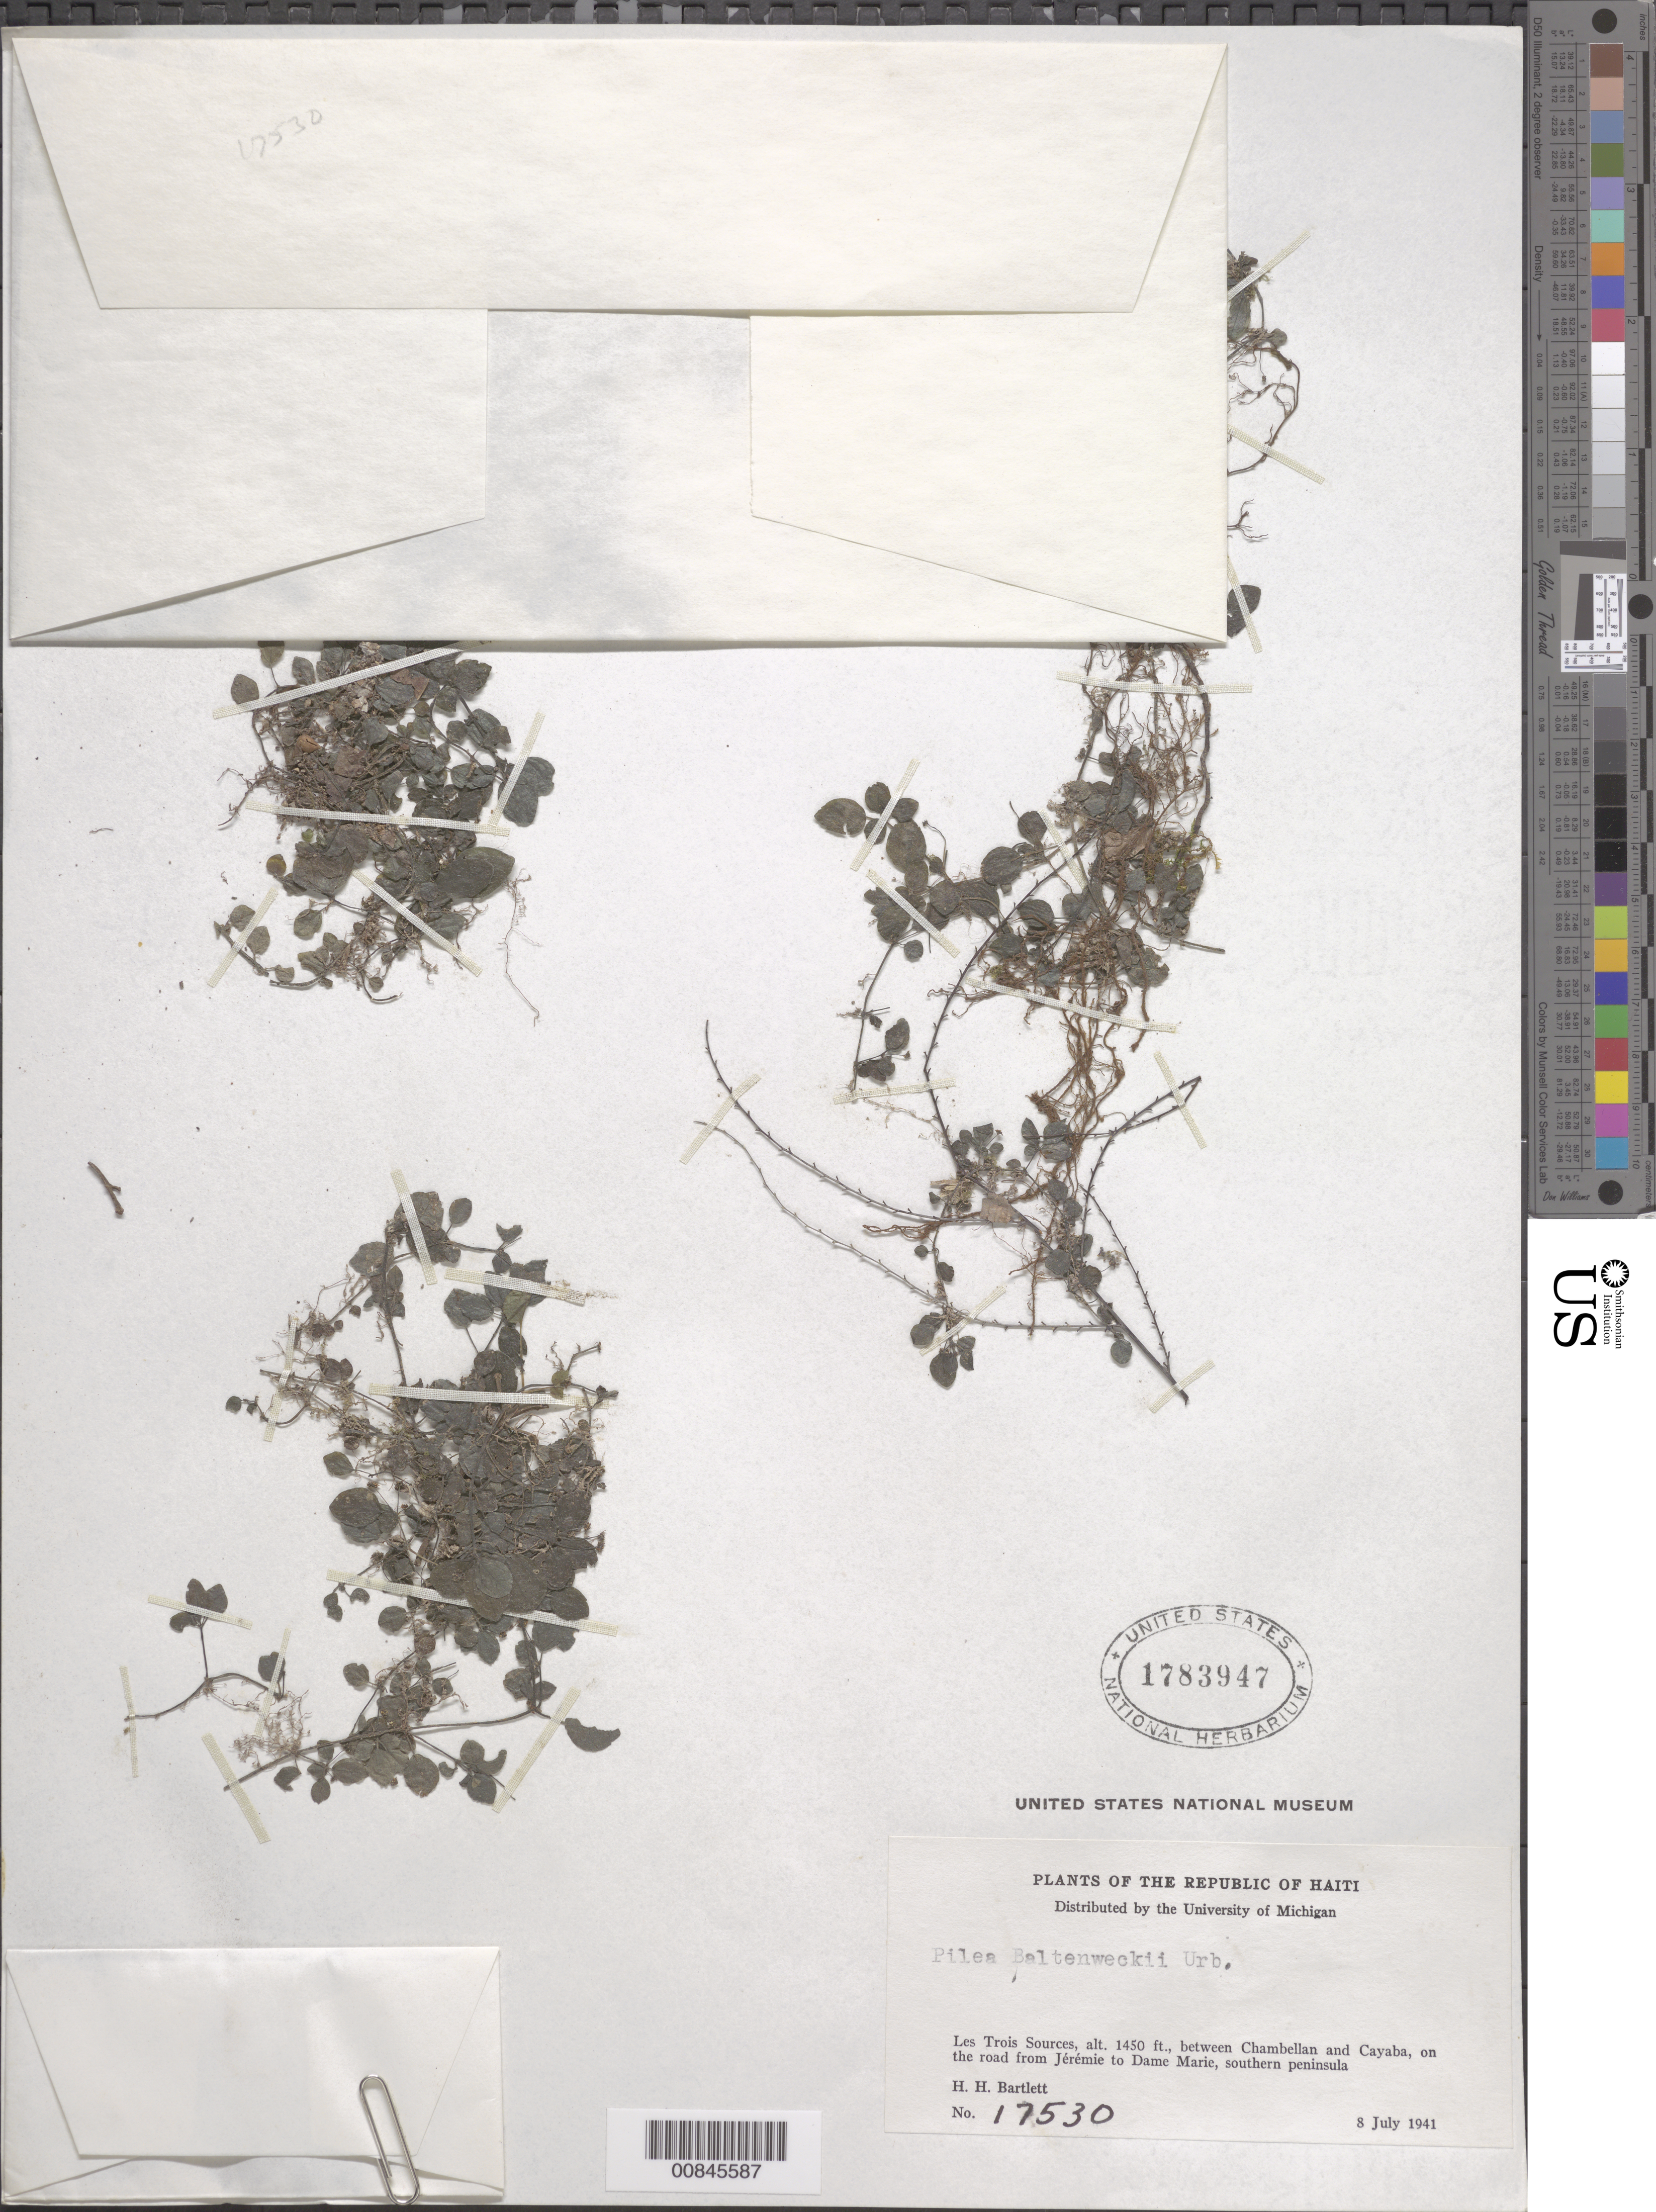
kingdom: Plantae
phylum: Tracheophyta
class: Magnoliopsida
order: Rosales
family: Urticaceae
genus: Pilea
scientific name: Pilea baltenweckii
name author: Urb.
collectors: H. H. Bartlett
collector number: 17530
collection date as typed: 08 Jul 1941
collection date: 1941-07-08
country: Haiti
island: Hispaniola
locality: Les Trois Sources, between Chambellan and Cayaba, on the road from Jérémie to Dame Marie, southern peninsula.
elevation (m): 442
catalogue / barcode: US 1783947